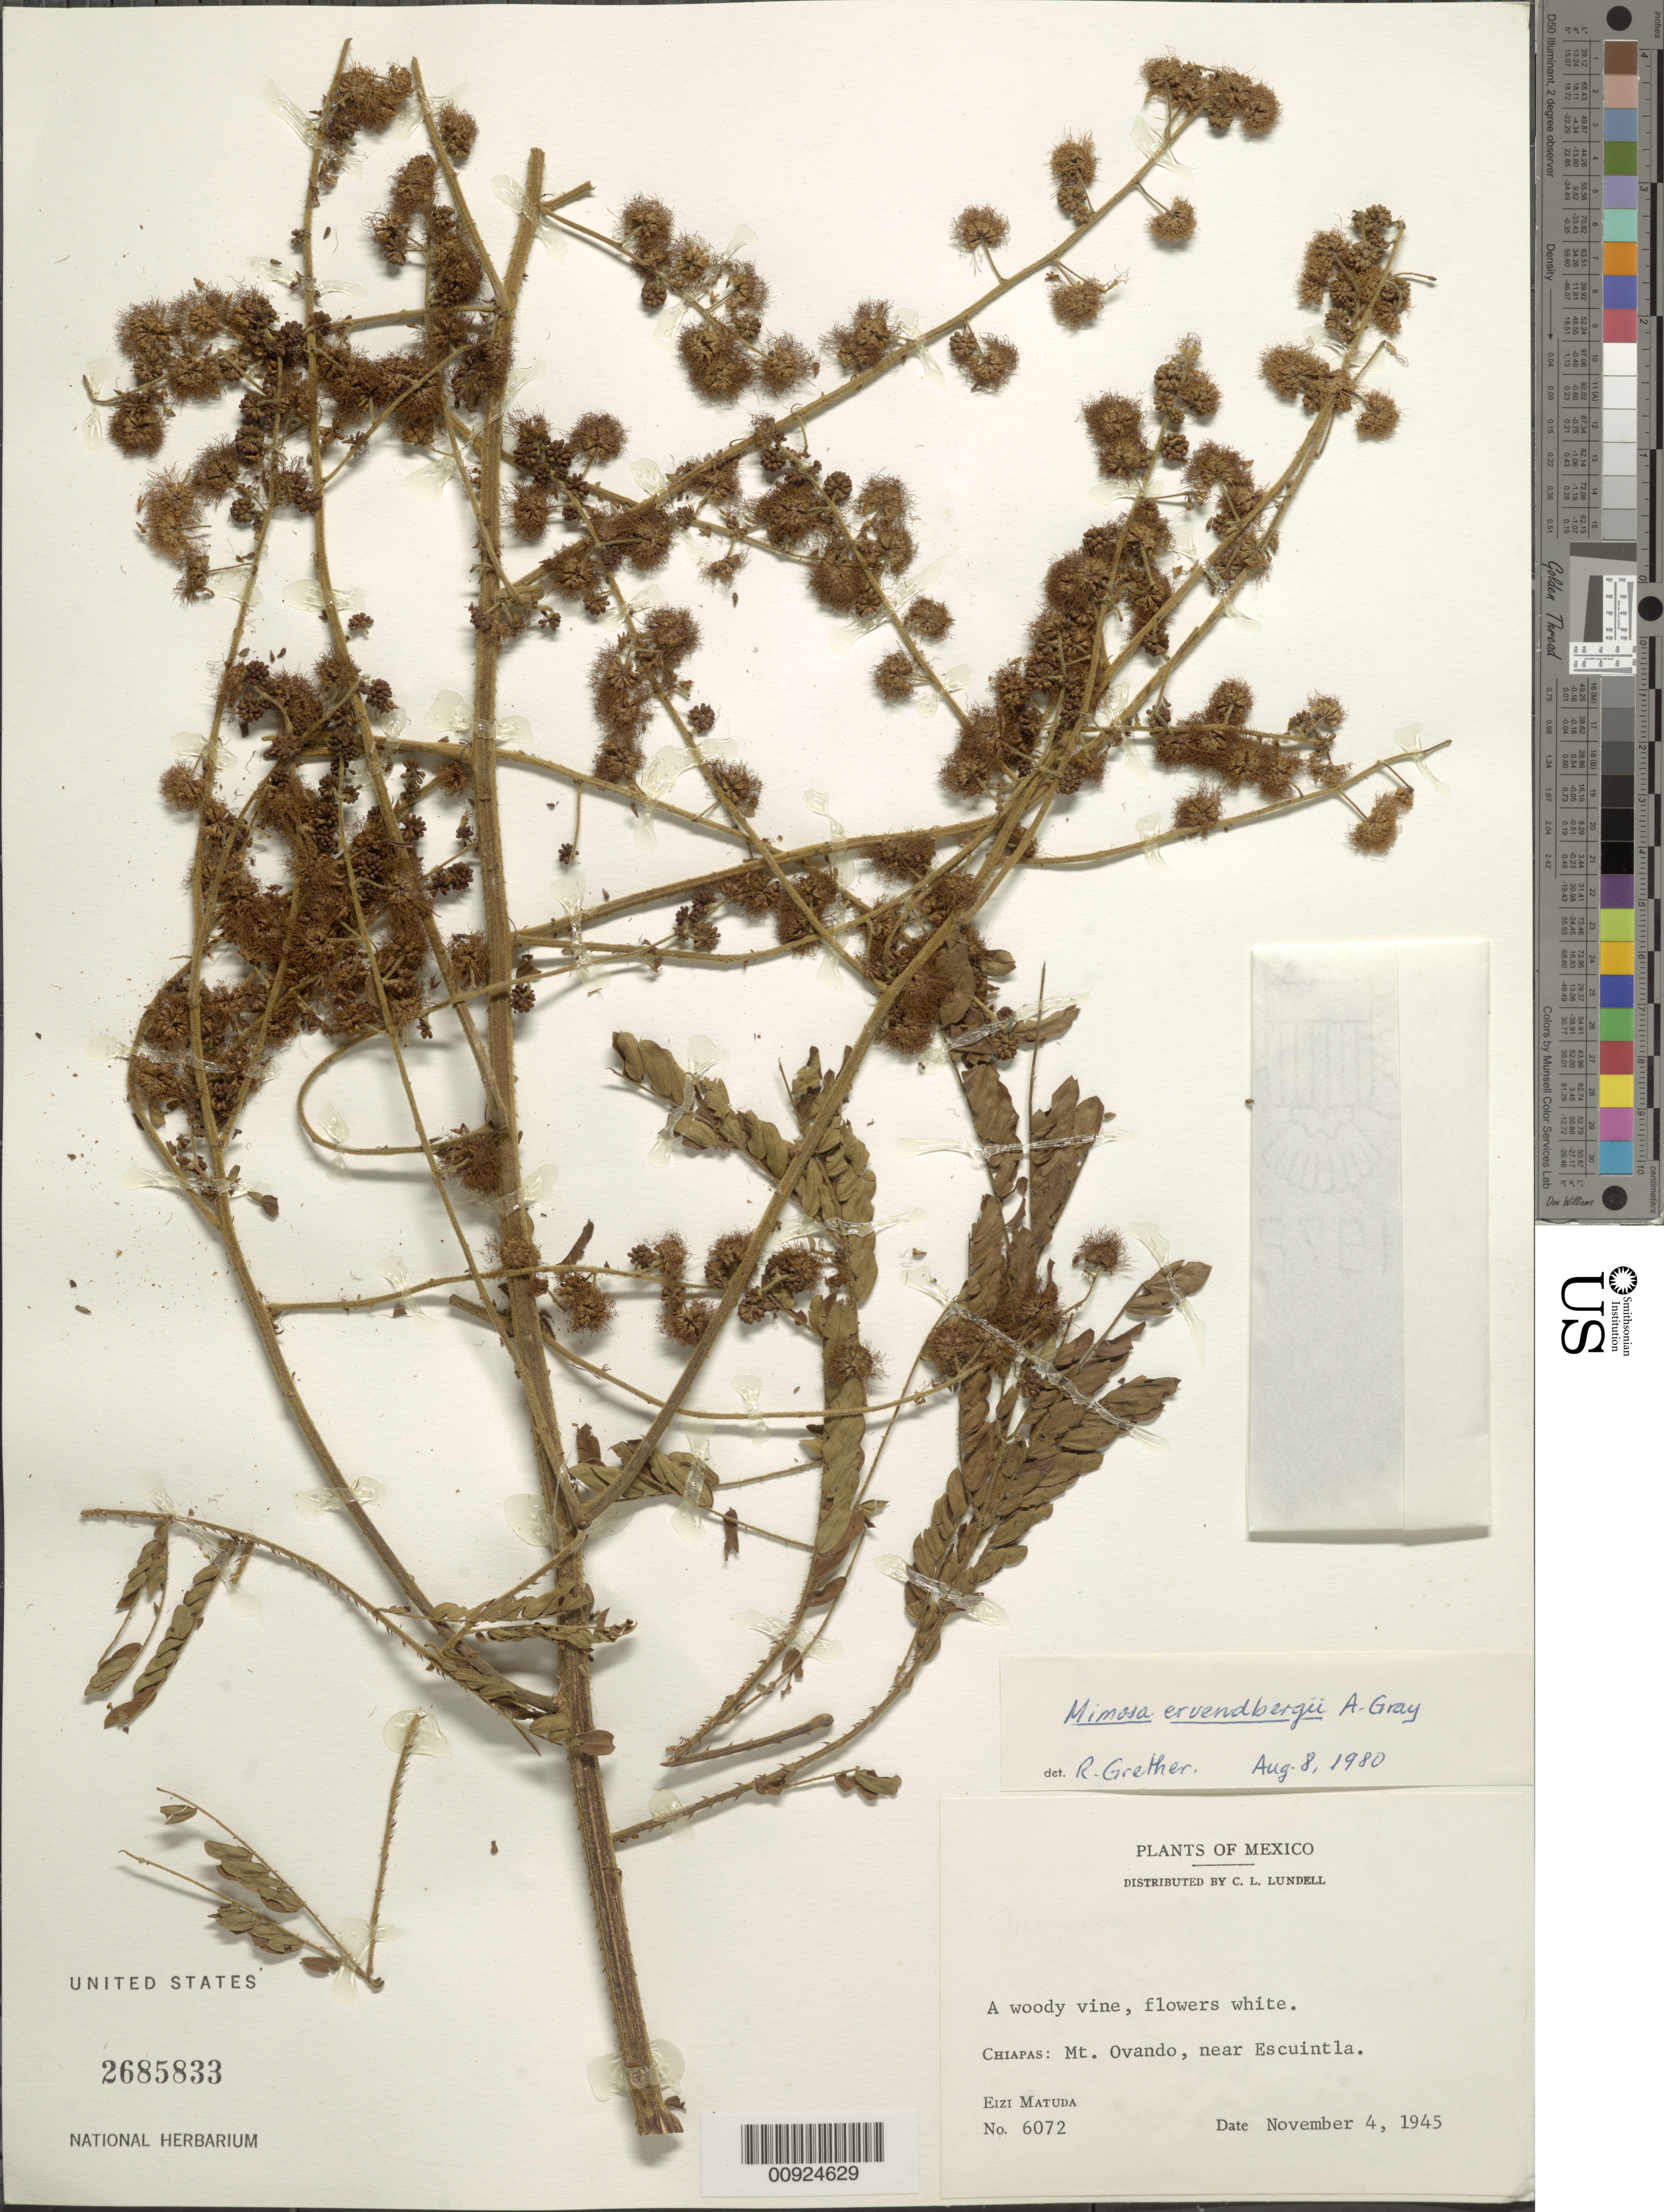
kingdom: Plantae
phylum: Tracheophyta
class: Magnoliopsida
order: Fabales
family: Fabaceae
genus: Mimosa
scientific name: Mimosa ervendbergii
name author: A. Gray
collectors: E. Matuda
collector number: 6072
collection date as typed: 04 Nov 1945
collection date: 1945-11-04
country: Mexico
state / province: Chiapas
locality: Chiapas: Mt. Ovando, near Escuintla.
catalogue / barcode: US 2685833